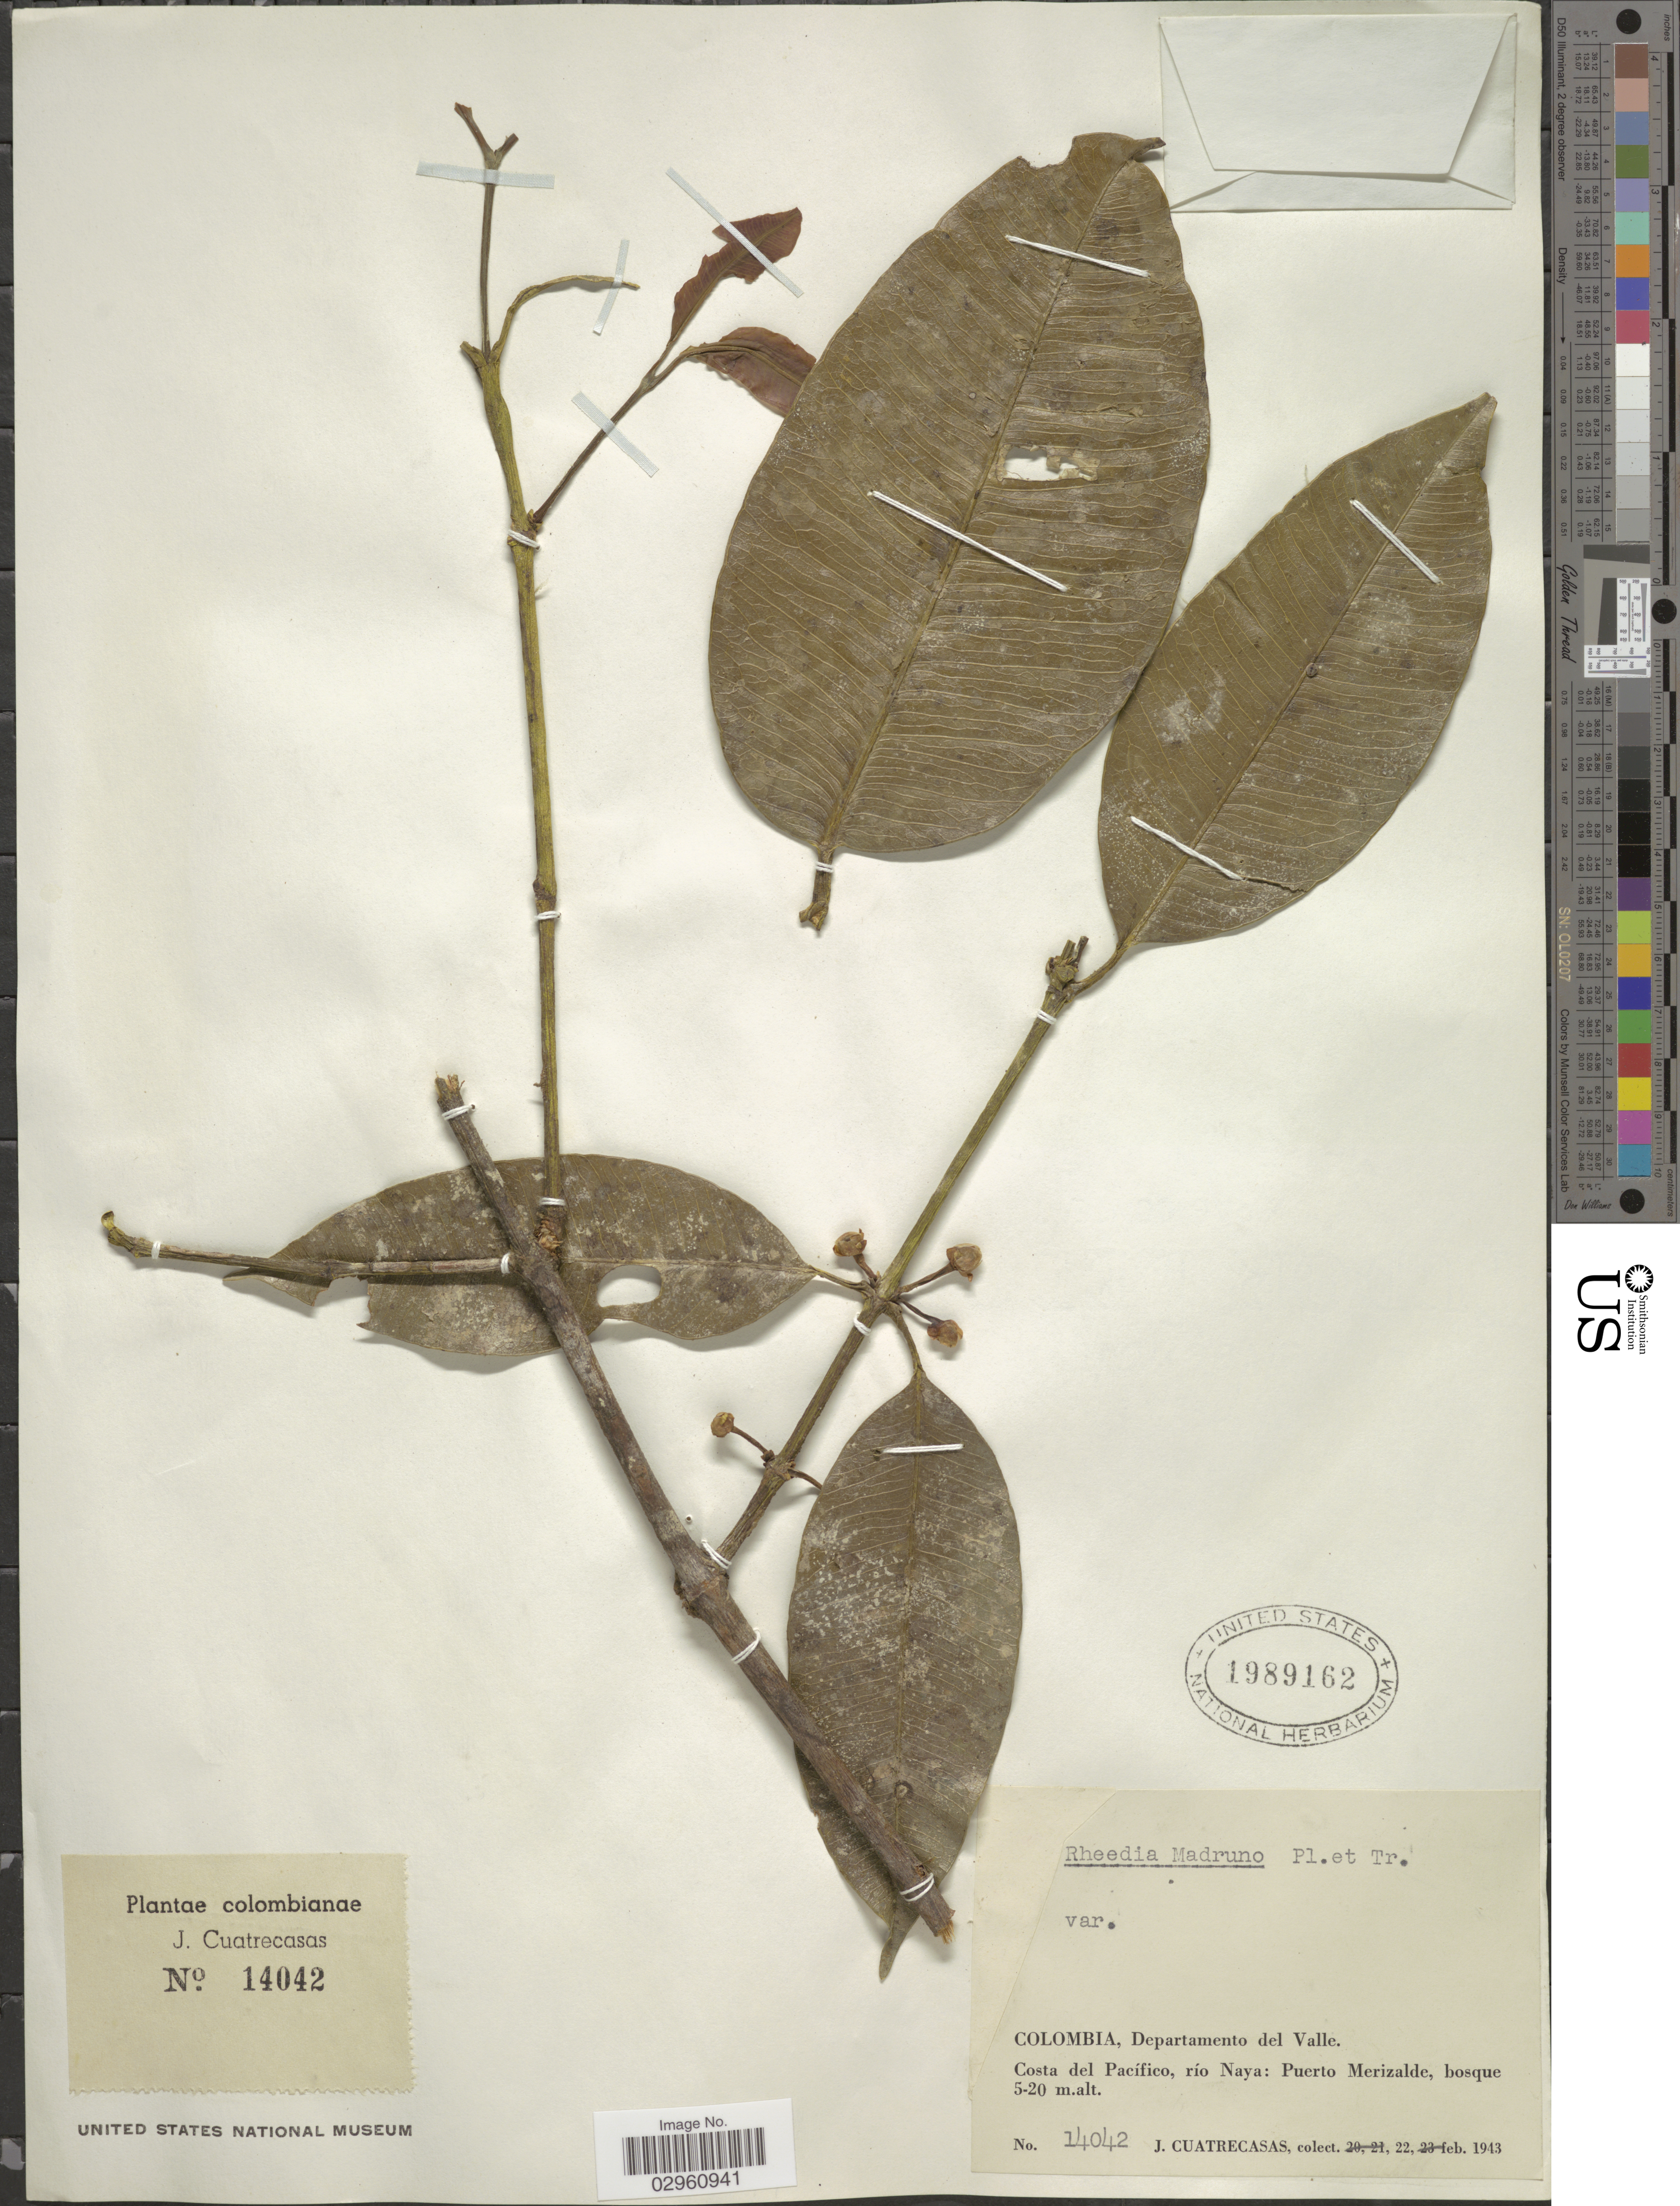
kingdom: Plantae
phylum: Tracheophyta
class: Magnoliopsida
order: Malpighiales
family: Clusiaceae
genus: Garcinia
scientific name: Garcinia madruno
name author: (Kunth) Hammel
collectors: J. Cuatrecasas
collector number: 14042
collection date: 1943-02-22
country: Colombia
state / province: Valle del Cauca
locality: Departamento del Valle. Costa del Pacífico, río Naya: Puerto Merizalde.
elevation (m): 5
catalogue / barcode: US 1989162